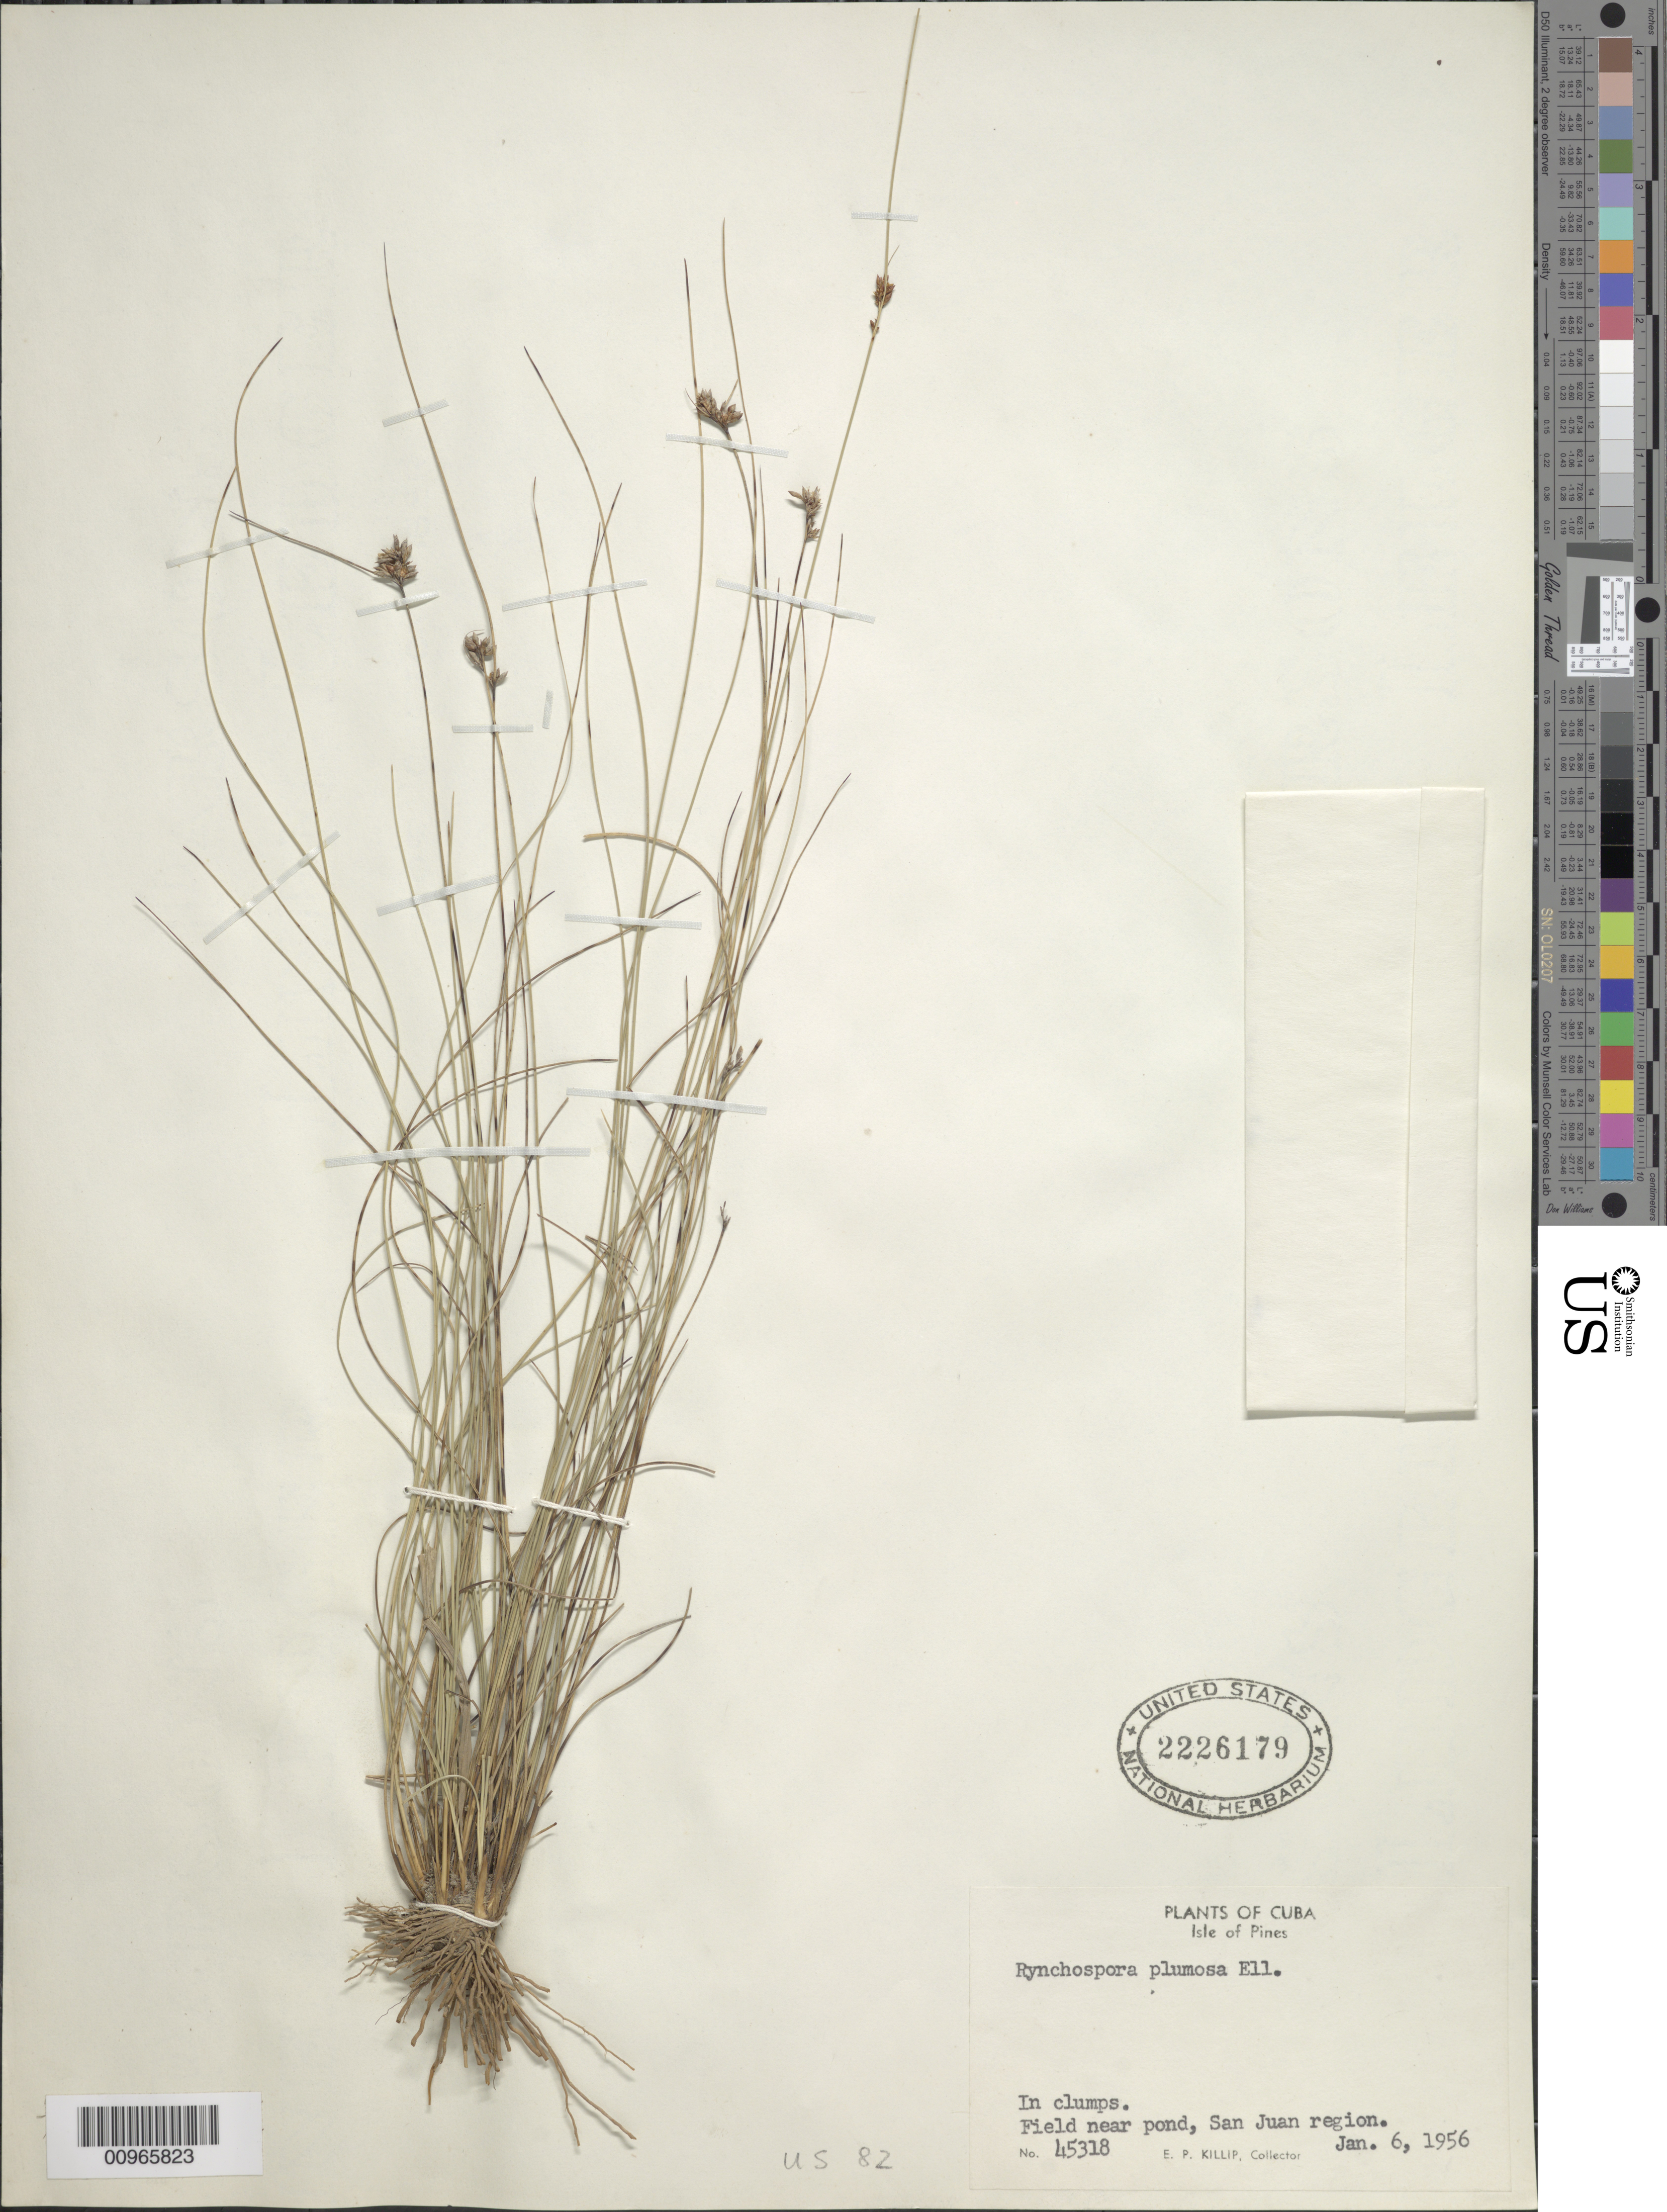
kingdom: Plantae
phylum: Tracheophyta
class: Liliopsida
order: Poales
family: Cyperaceae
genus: Rhynchospora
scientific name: Rhynchospora plumosa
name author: Elliott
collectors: E. P. Killip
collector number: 45318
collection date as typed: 06 Jan 1956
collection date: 1956-01-06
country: Cuba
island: Isla de la Juventud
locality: Field near pond, San Juan region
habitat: Field near pond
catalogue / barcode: US 2226179